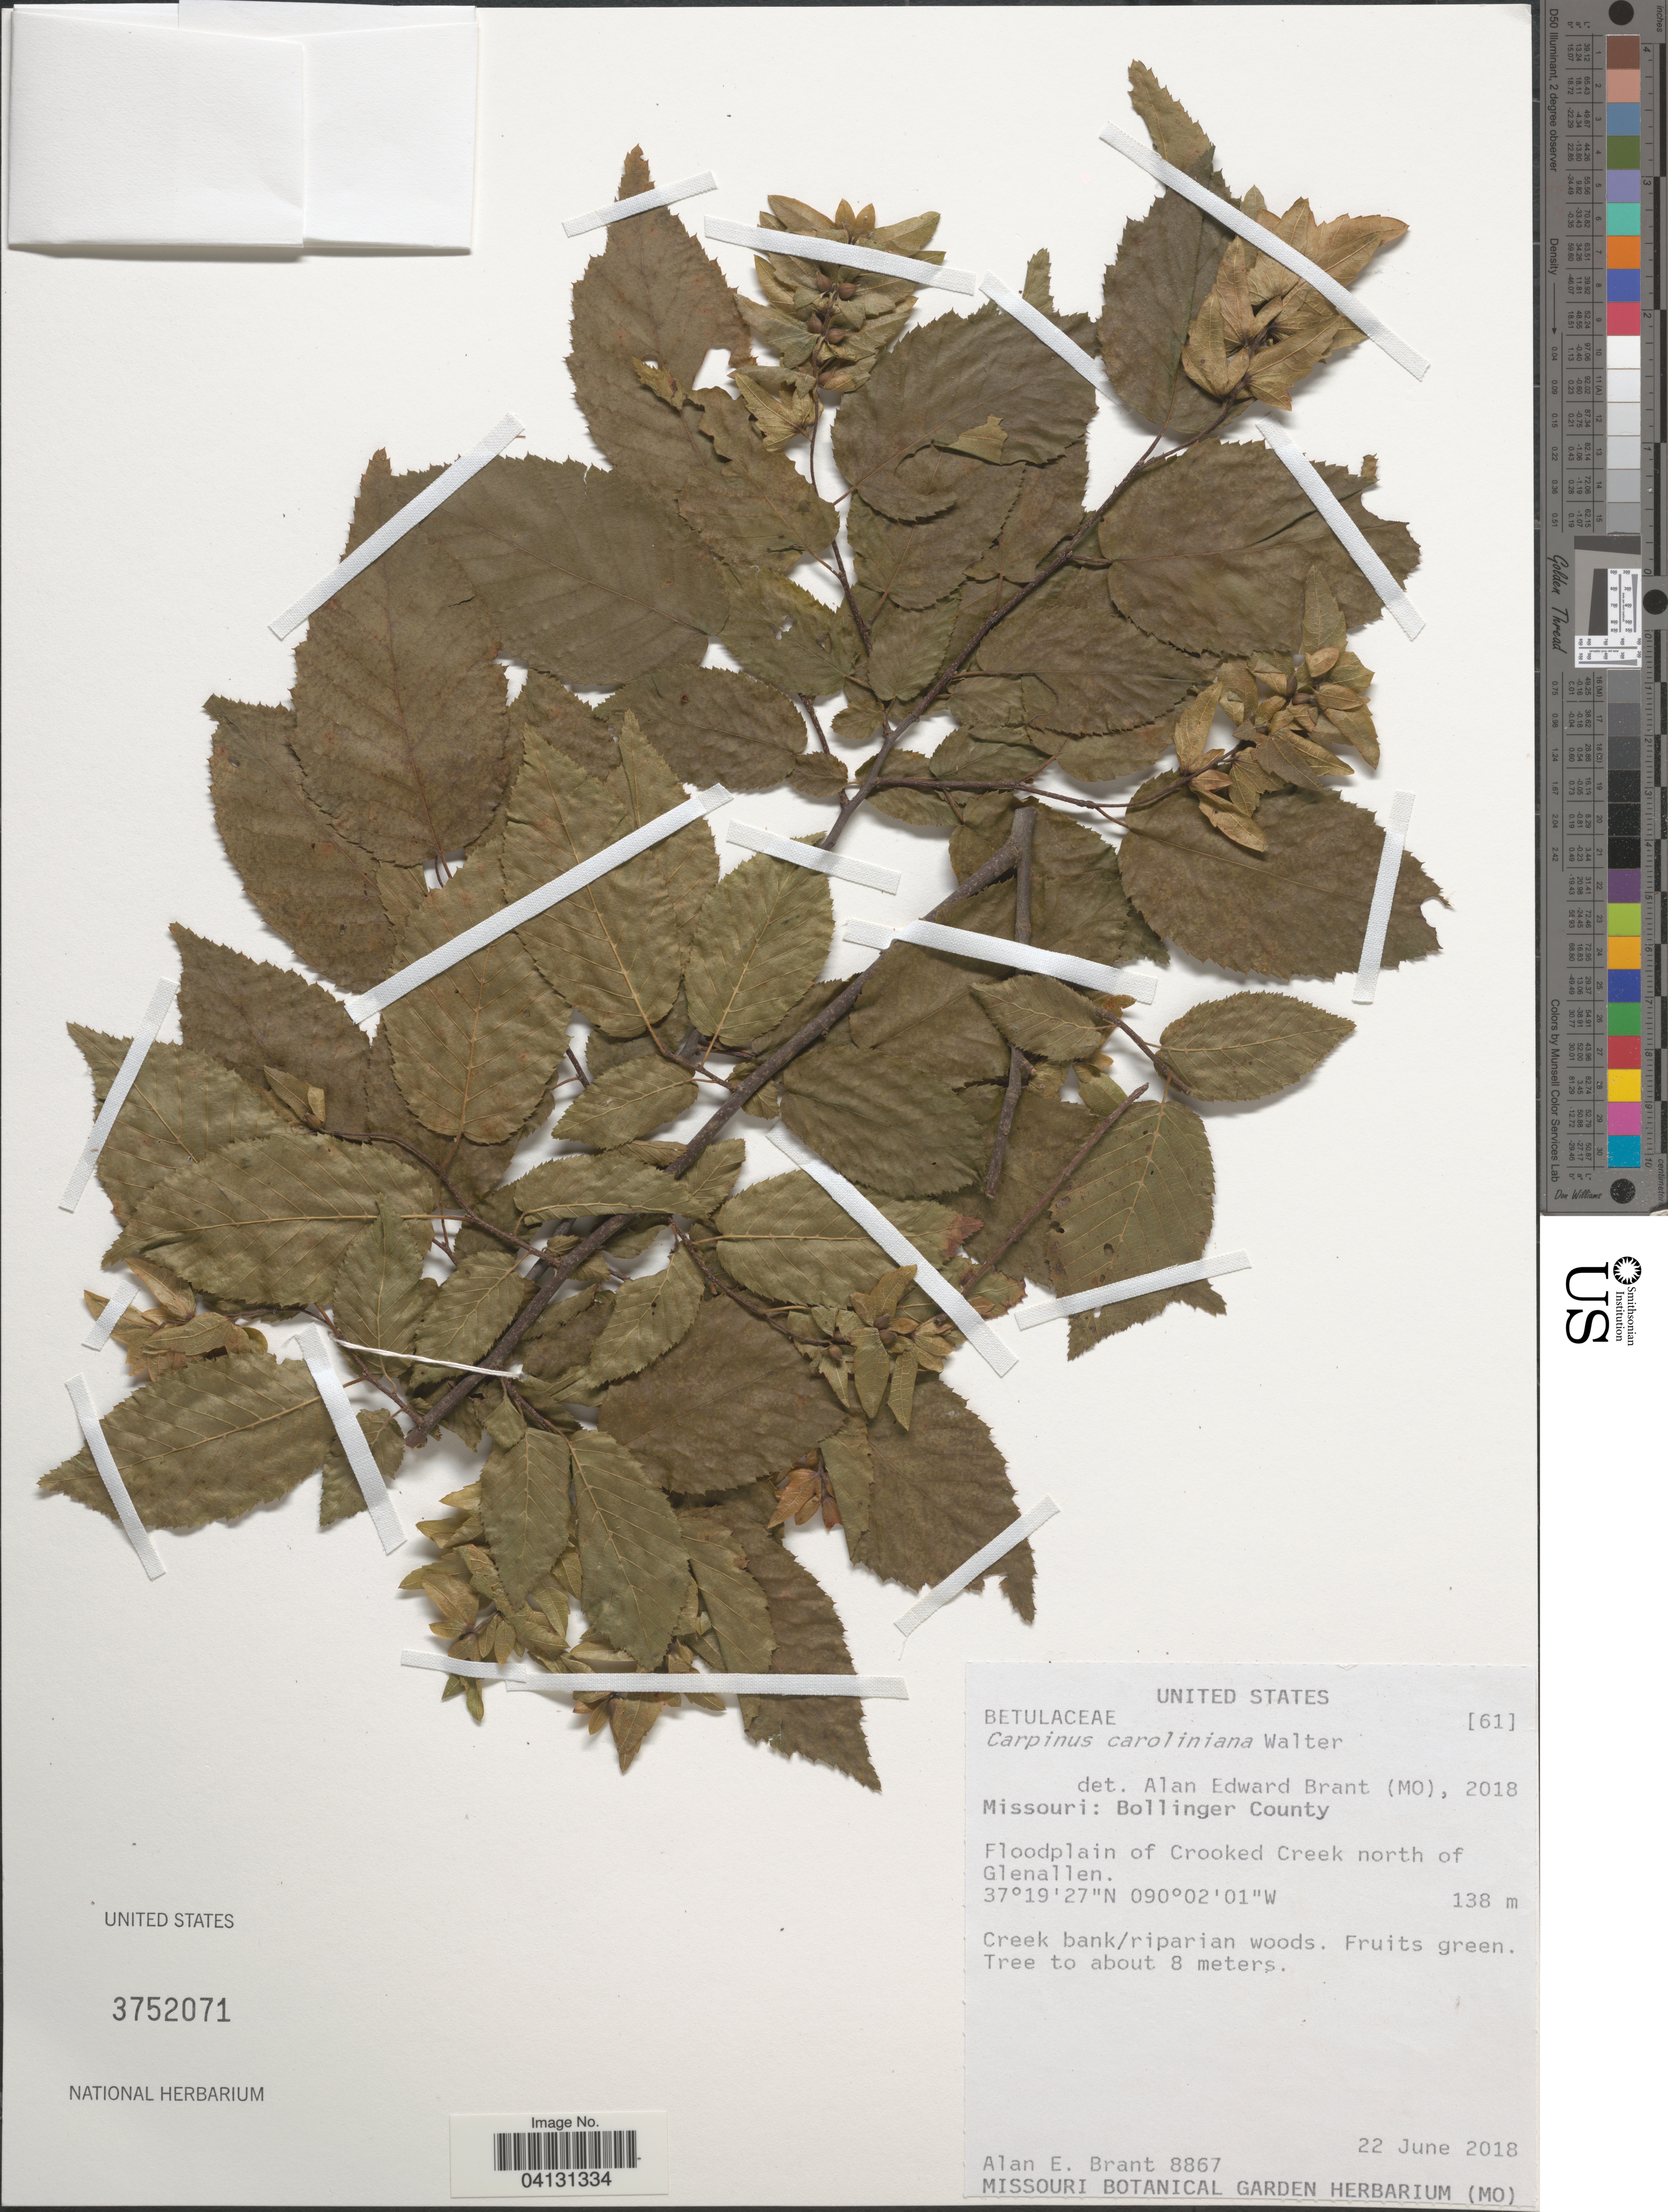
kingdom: Plantae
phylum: Tracheophyta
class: Magnoliopsida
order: Fagales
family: Betulaceae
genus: Carpinus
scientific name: Carpinus caroliniana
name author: Walter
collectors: A. Brant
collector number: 8867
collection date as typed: Transcribed d/m/y: 22/6/2018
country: United States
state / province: Missouri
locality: Bollinger County. Floodplain of Crooked Creek north of Glenallen.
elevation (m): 138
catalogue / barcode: US 3752071